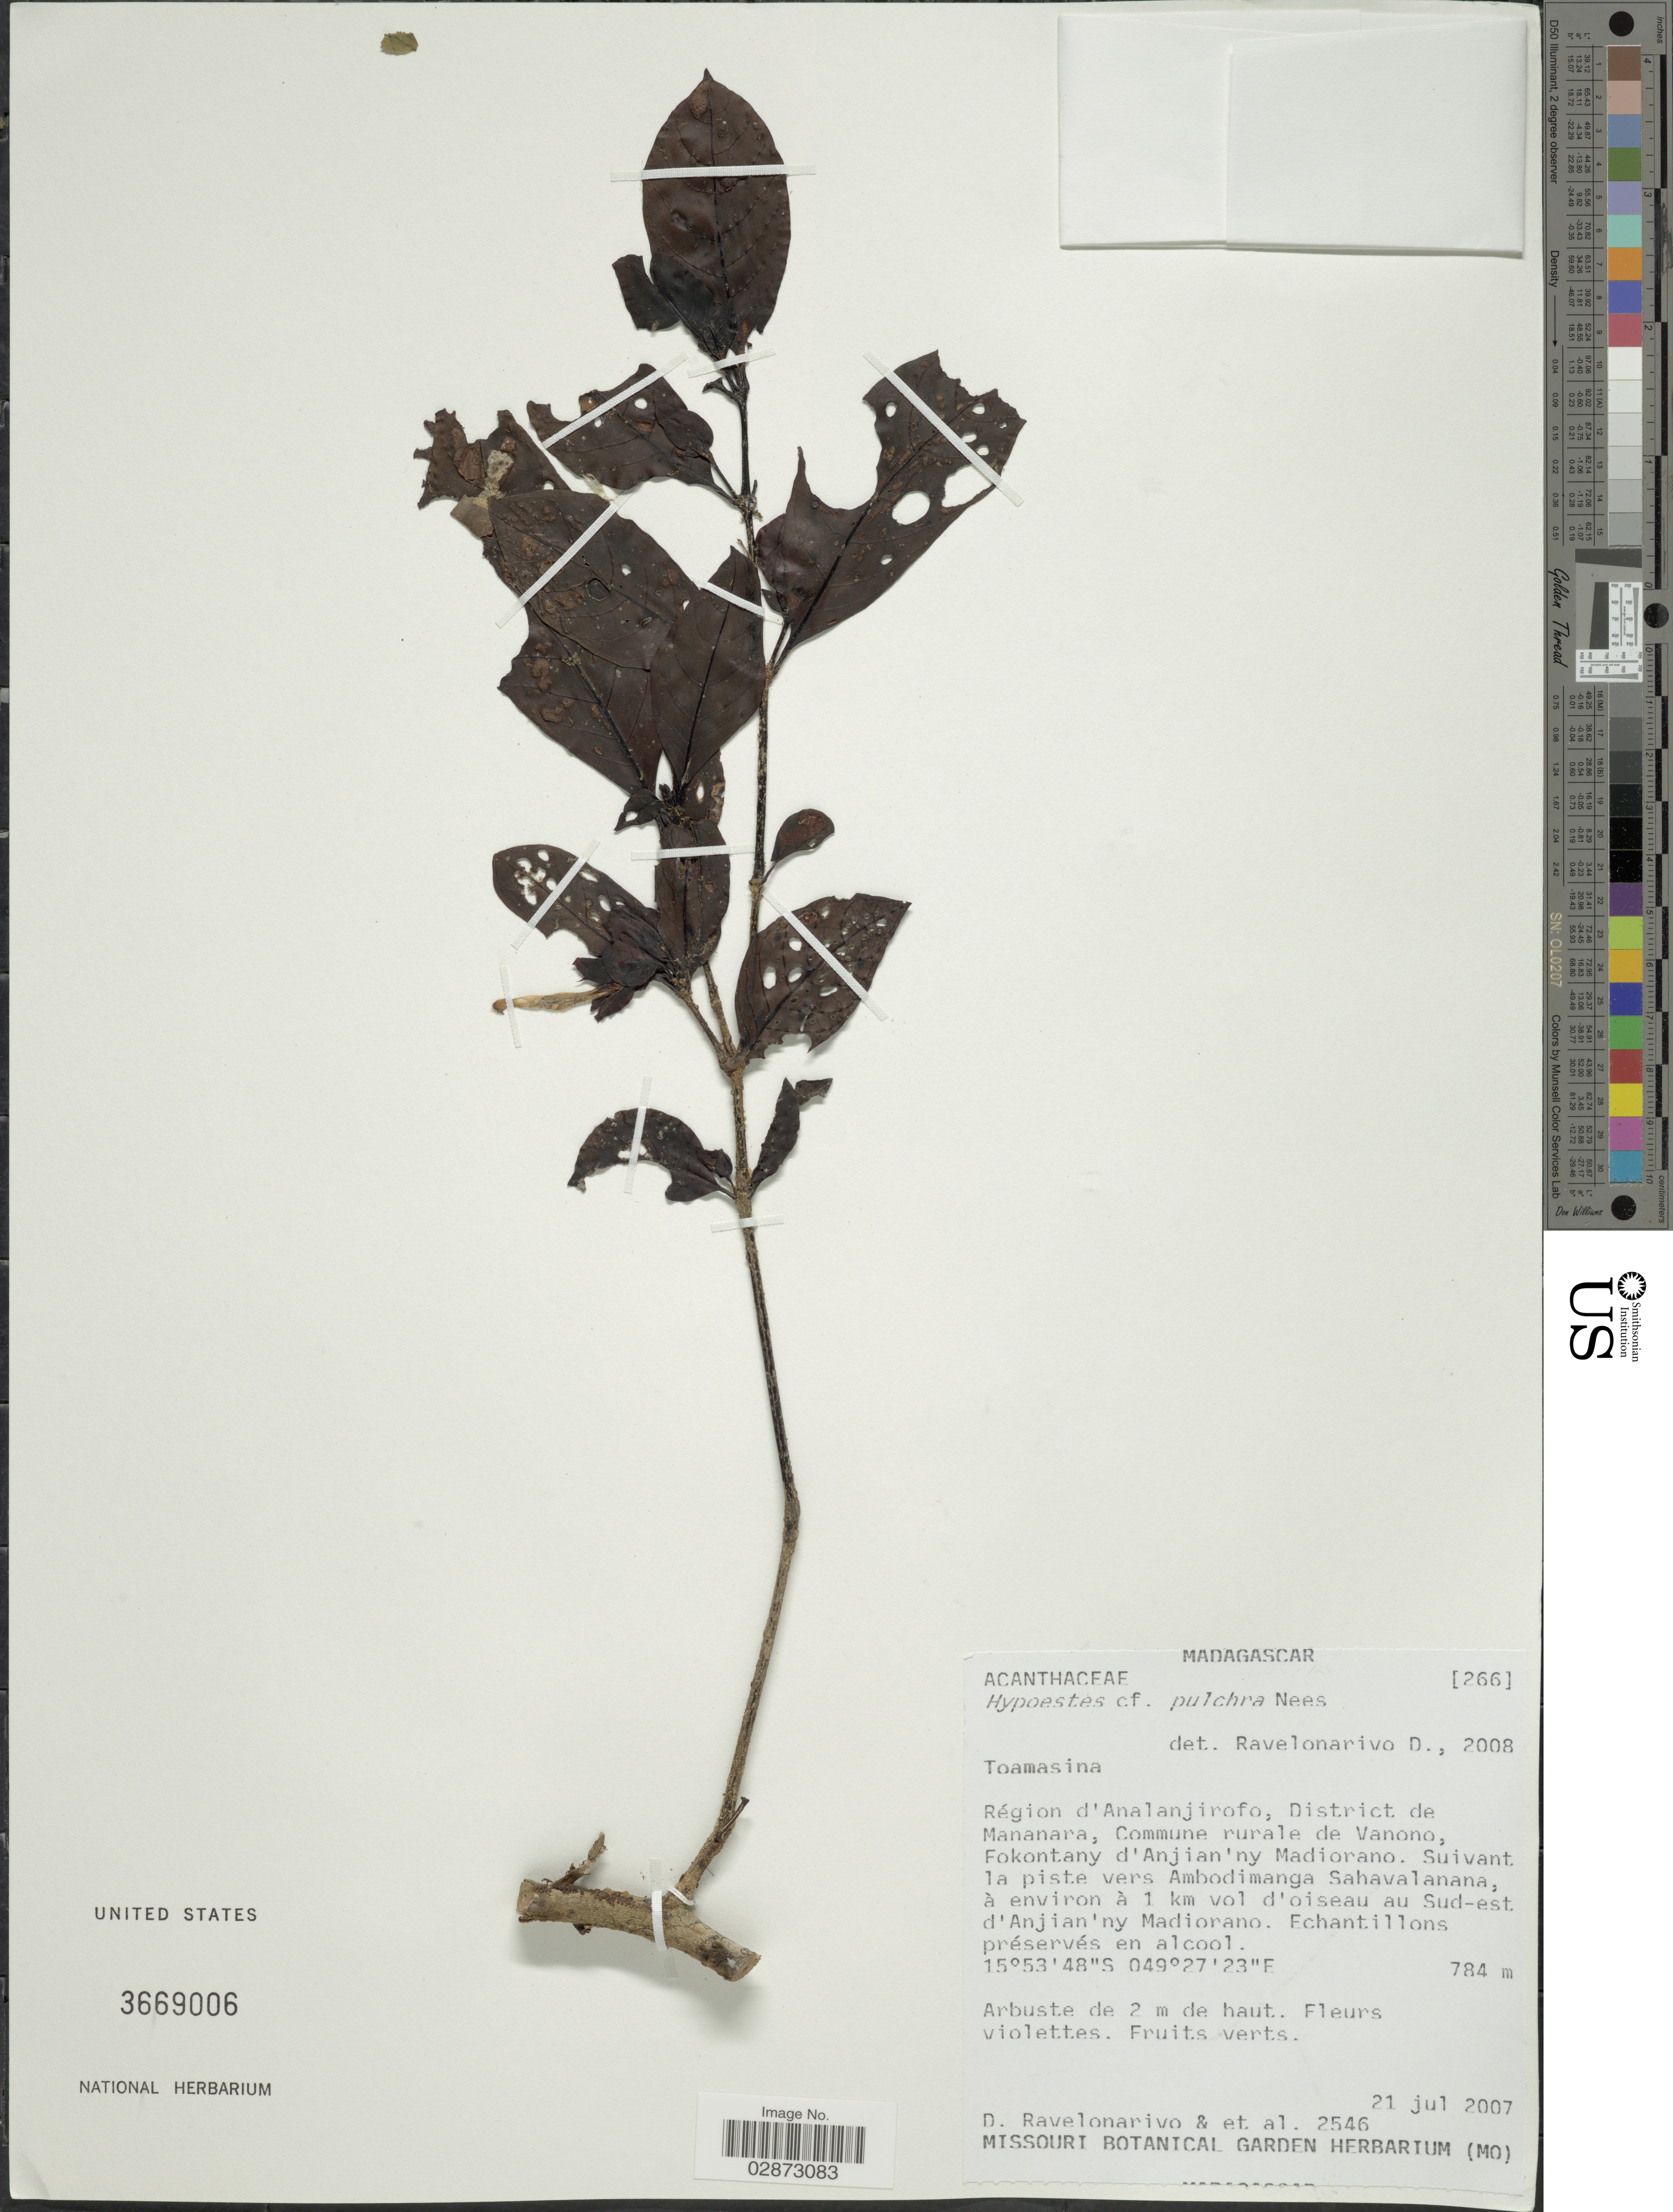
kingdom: Plantae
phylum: Tracheophyta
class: Magnoliopsida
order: Lamiales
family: Acanthaceae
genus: Hypoestes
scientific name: Hypoestes pulchra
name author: Nees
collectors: D. Ravelonarivo & et al.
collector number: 2546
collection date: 2007-07-21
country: Madagascar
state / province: Analanjirofo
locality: Région d'Analanjirofo, District de Mananara, Commune rurale de Vanono, Fokontany d'Anjian'ny Madiorano. Suivant le piste vers Ambodimanga Sabavalanana, à environ à 1 km vol d'oiseau au Sud-est d'Anjian'ny Madiorano.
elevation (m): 784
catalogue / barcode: US 3669006